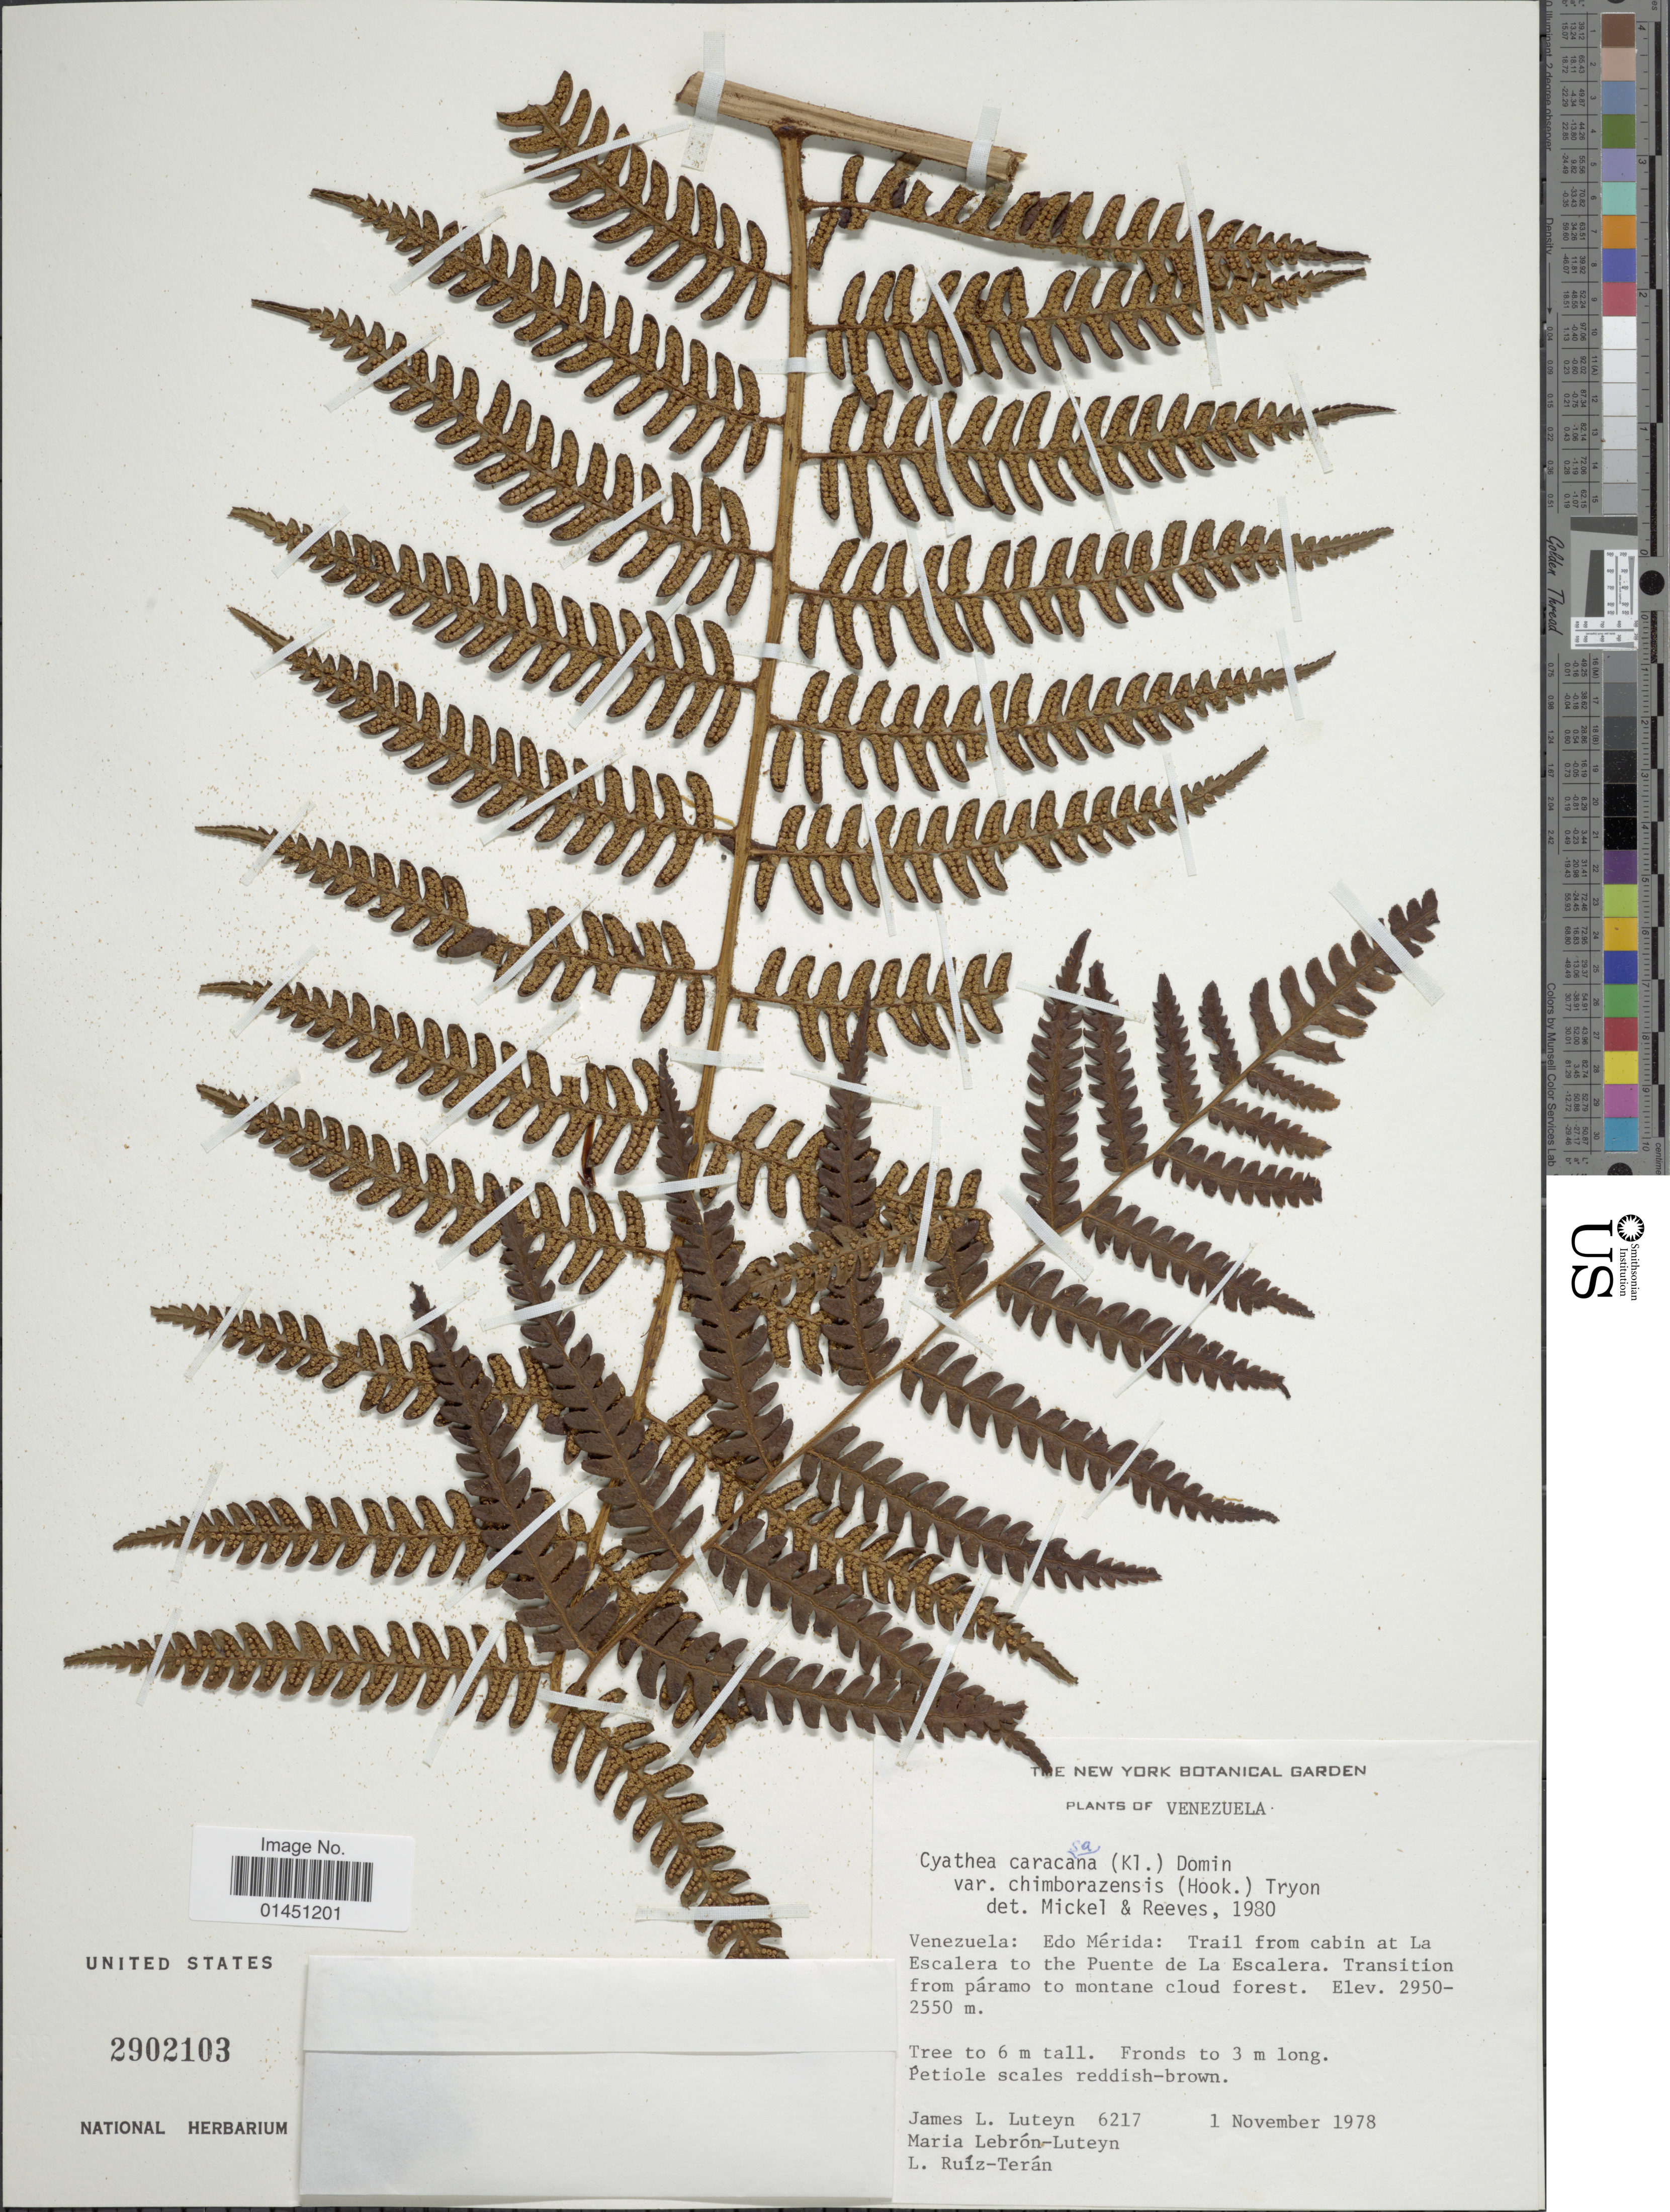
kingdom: Plantae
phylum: Tracheophyta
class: Polypodiopsida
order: Cyatheales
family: Cyatheaceae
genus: Cyathea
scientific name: Cyathea caracasana var. chimborazensis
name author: (Hook.) R.M. Tryon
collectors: J. L. Luteyn, M. L. Lebrón-Luteyn & L. E. Ruíz-Terán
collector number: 6217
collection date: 1978-11-01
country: Venezuela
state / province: Mérida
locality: Trail from cabin at La Escalera to the Puente de La Escalera. Transition from paramo to montane cloud forest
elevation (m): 2550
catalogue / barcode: US 2902103